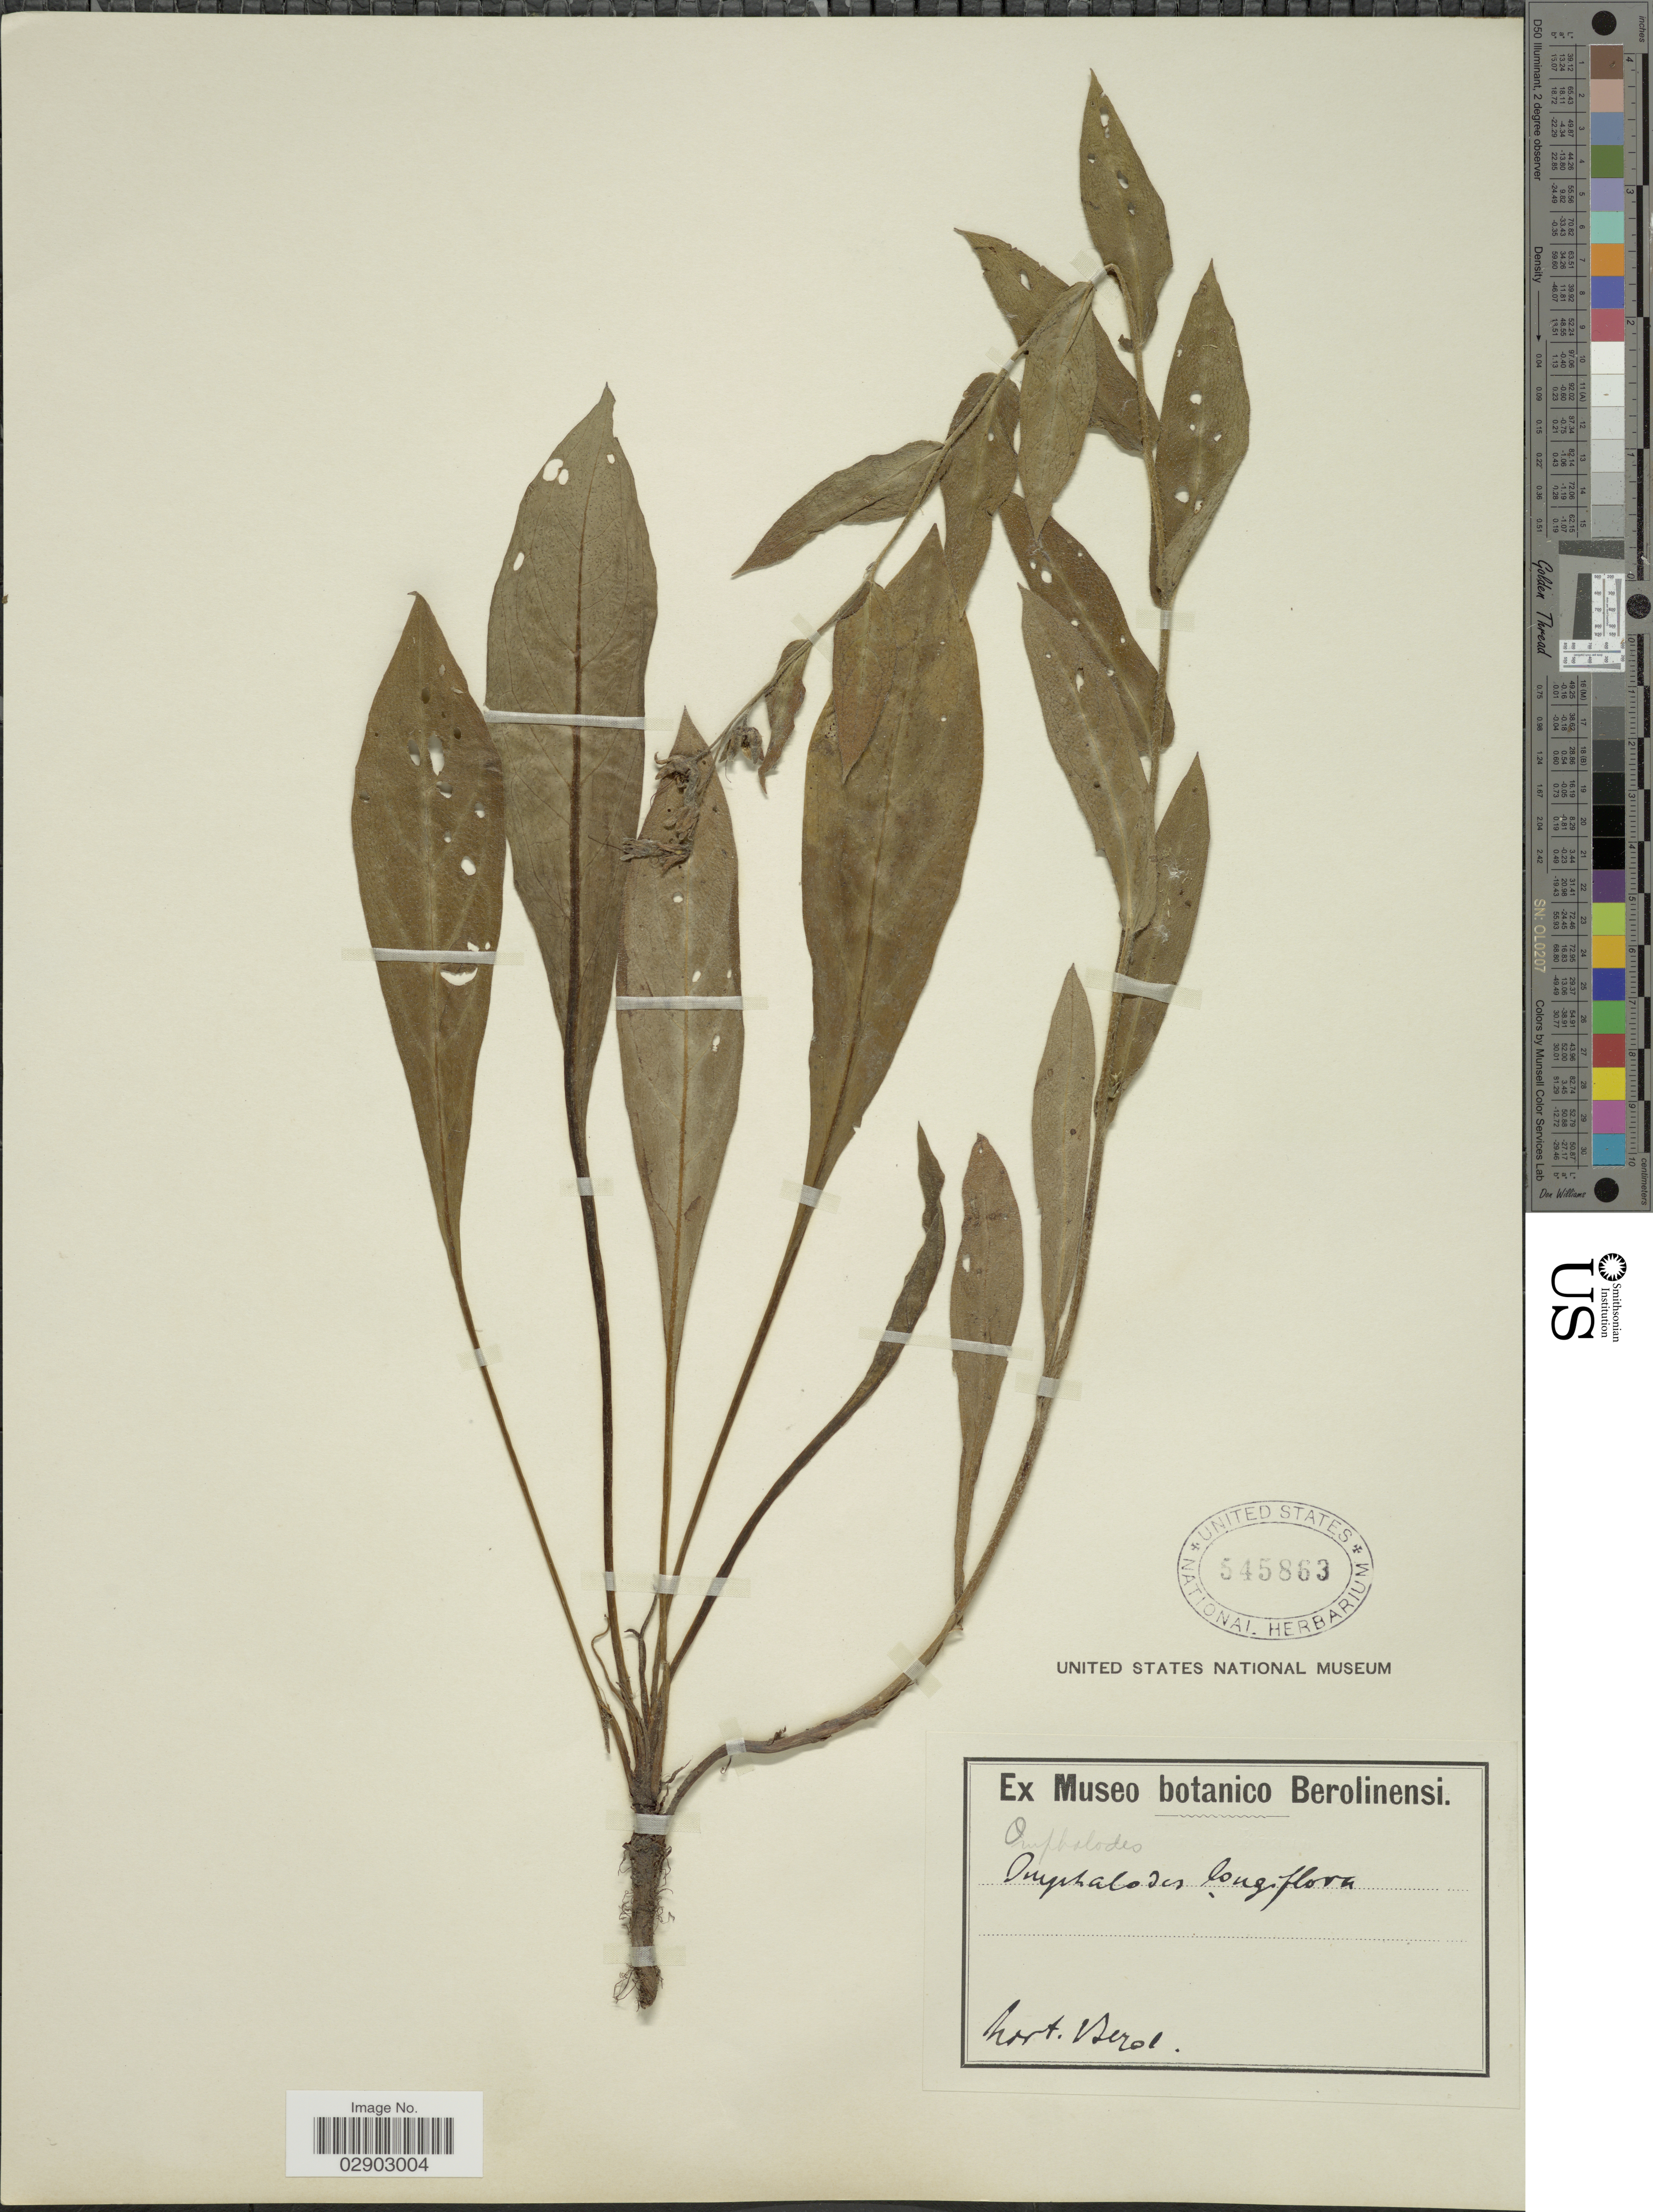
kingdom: Plantae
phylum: Tracheophyta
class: Magnoliopsida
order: Boraginales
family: Boraginaceae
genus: Omphalodes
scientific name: Omphalodes longiflora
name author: A. DC.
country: Germany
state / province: Berlin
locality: Hort. Berol.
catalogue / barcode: US 545863